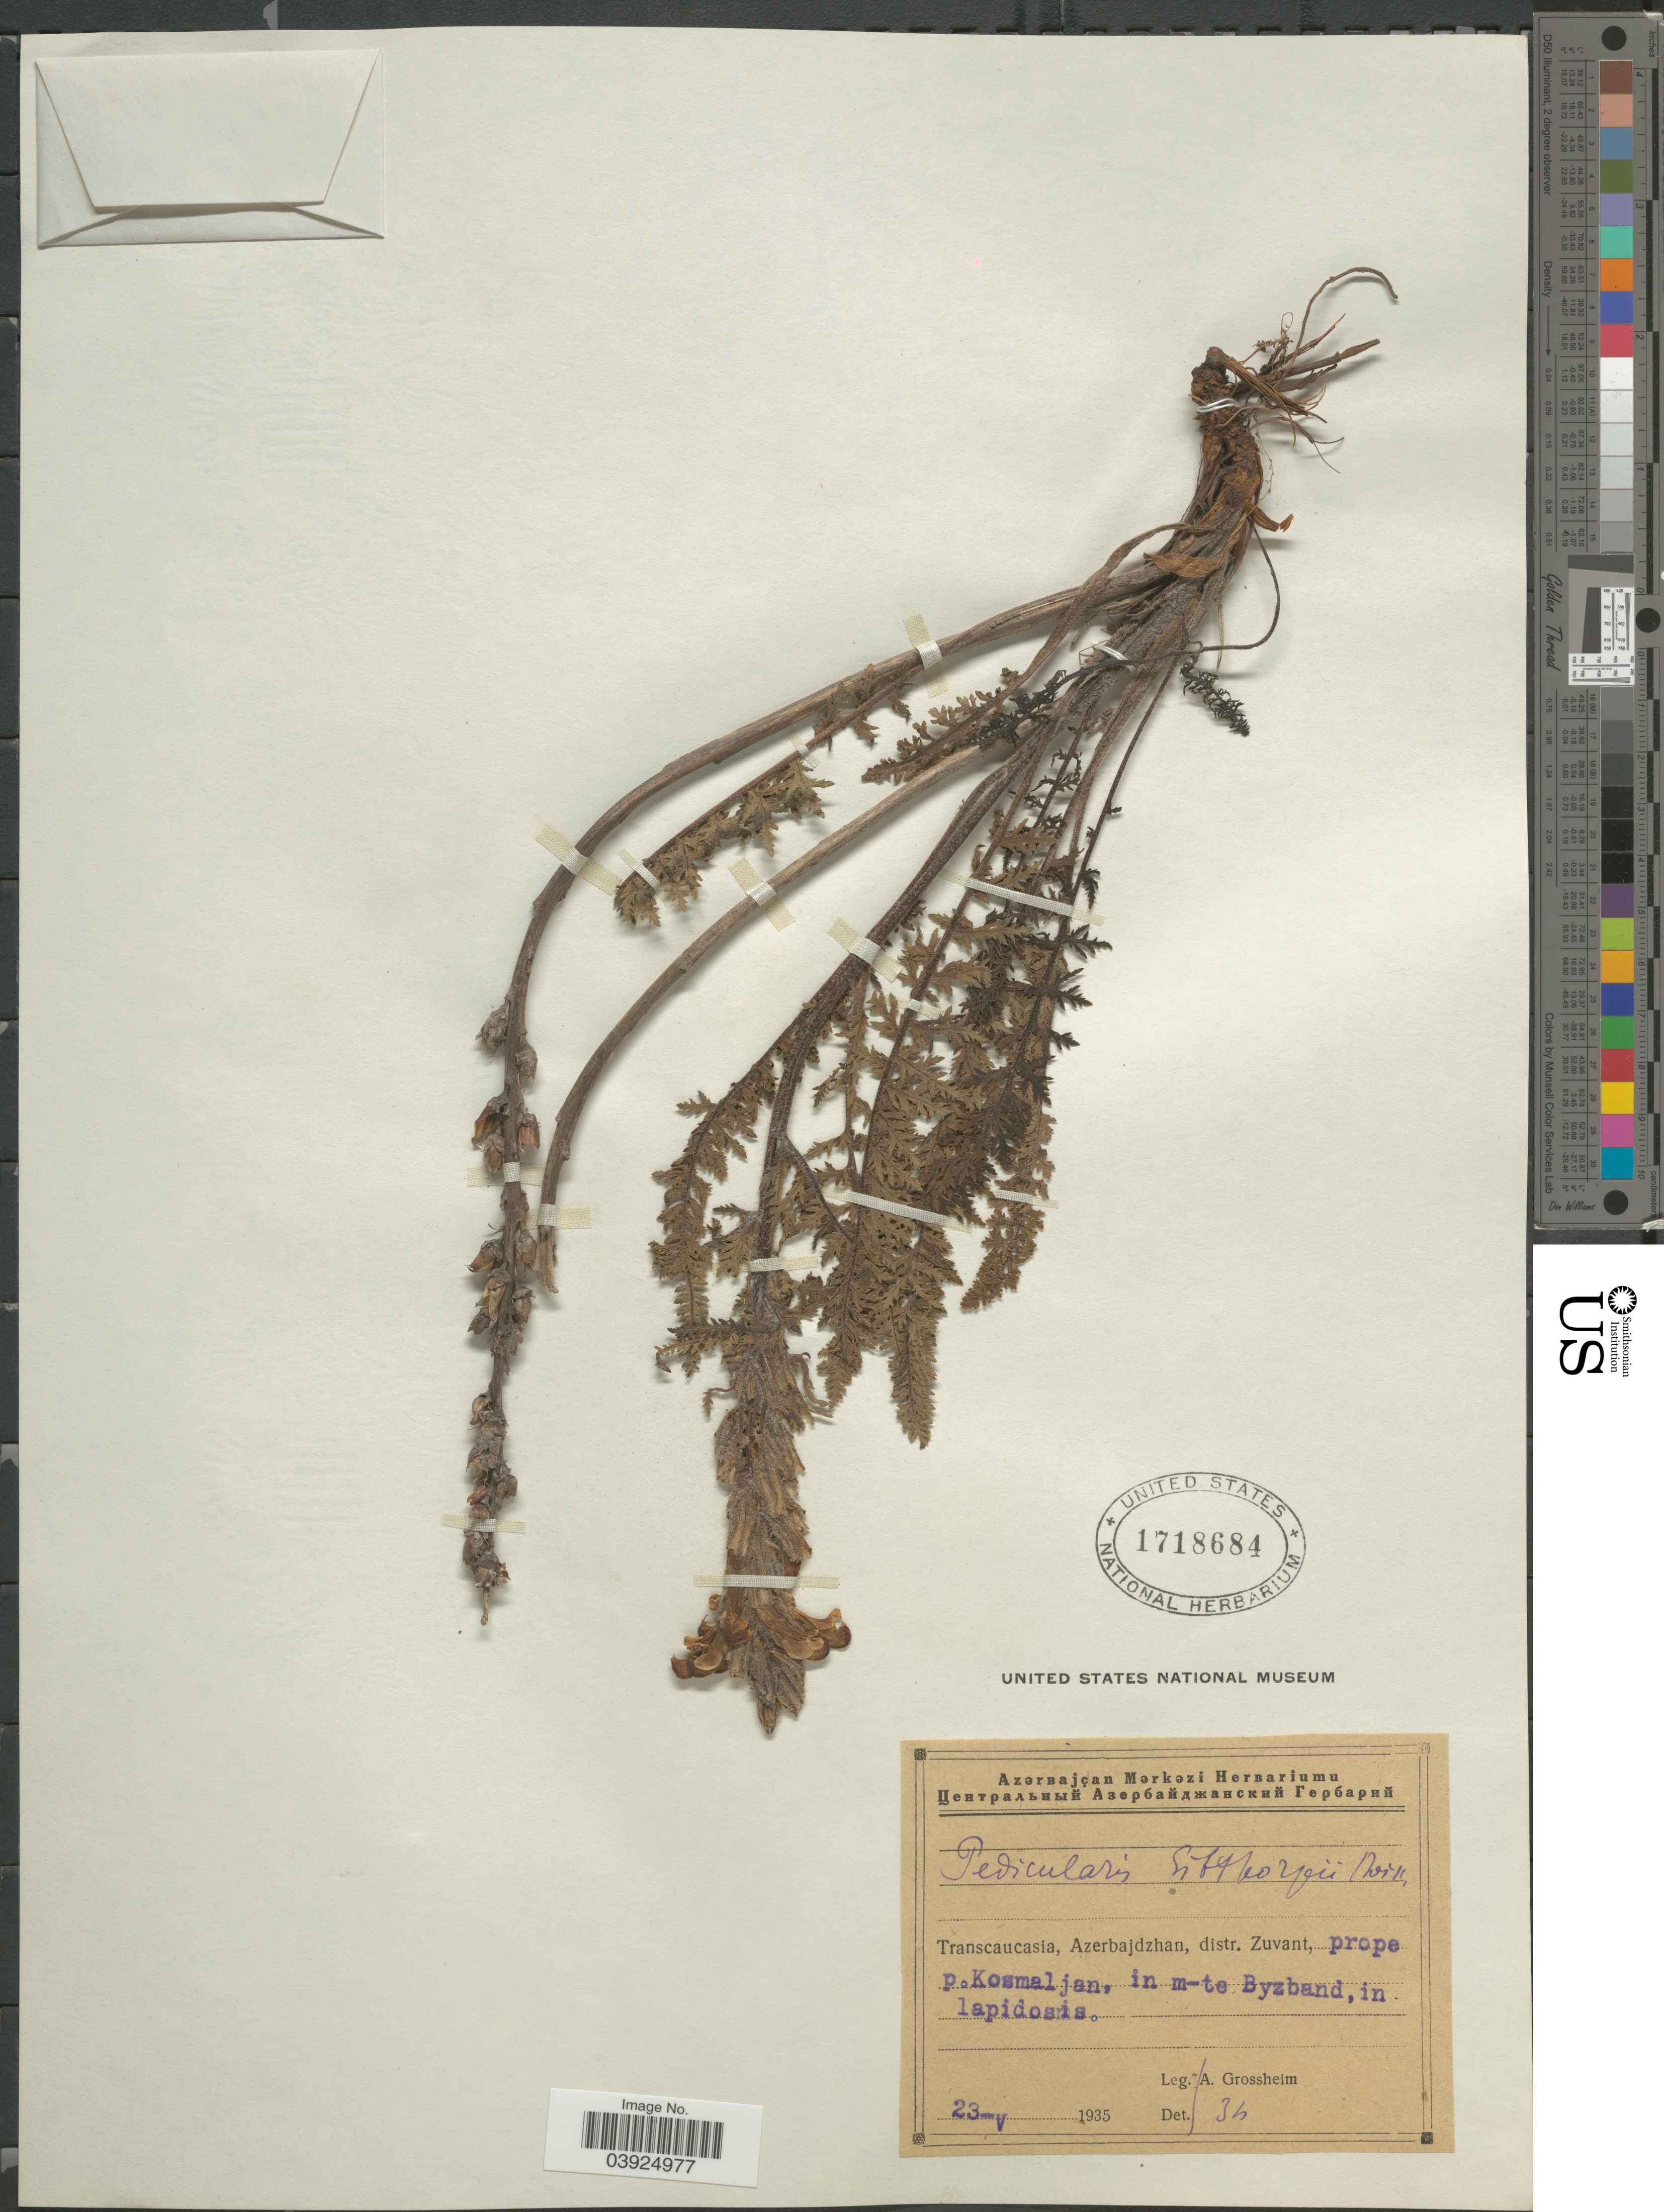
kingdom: Plantae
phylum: Tracheophyta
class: Magnoliopsida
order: Lamiales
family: Orobanchaceae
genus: Pedicularis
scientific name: Pedicularis sibthorpii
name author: Boiss.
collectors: A. Grossheim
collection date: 1935-05-23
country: Azerbaijan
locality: Transcaucasia, Azerbajdzhan, distr. Zuvant, prope p. Kosmaljan, in m-te Byzband, in lapidosis.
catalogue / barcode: US 1718684